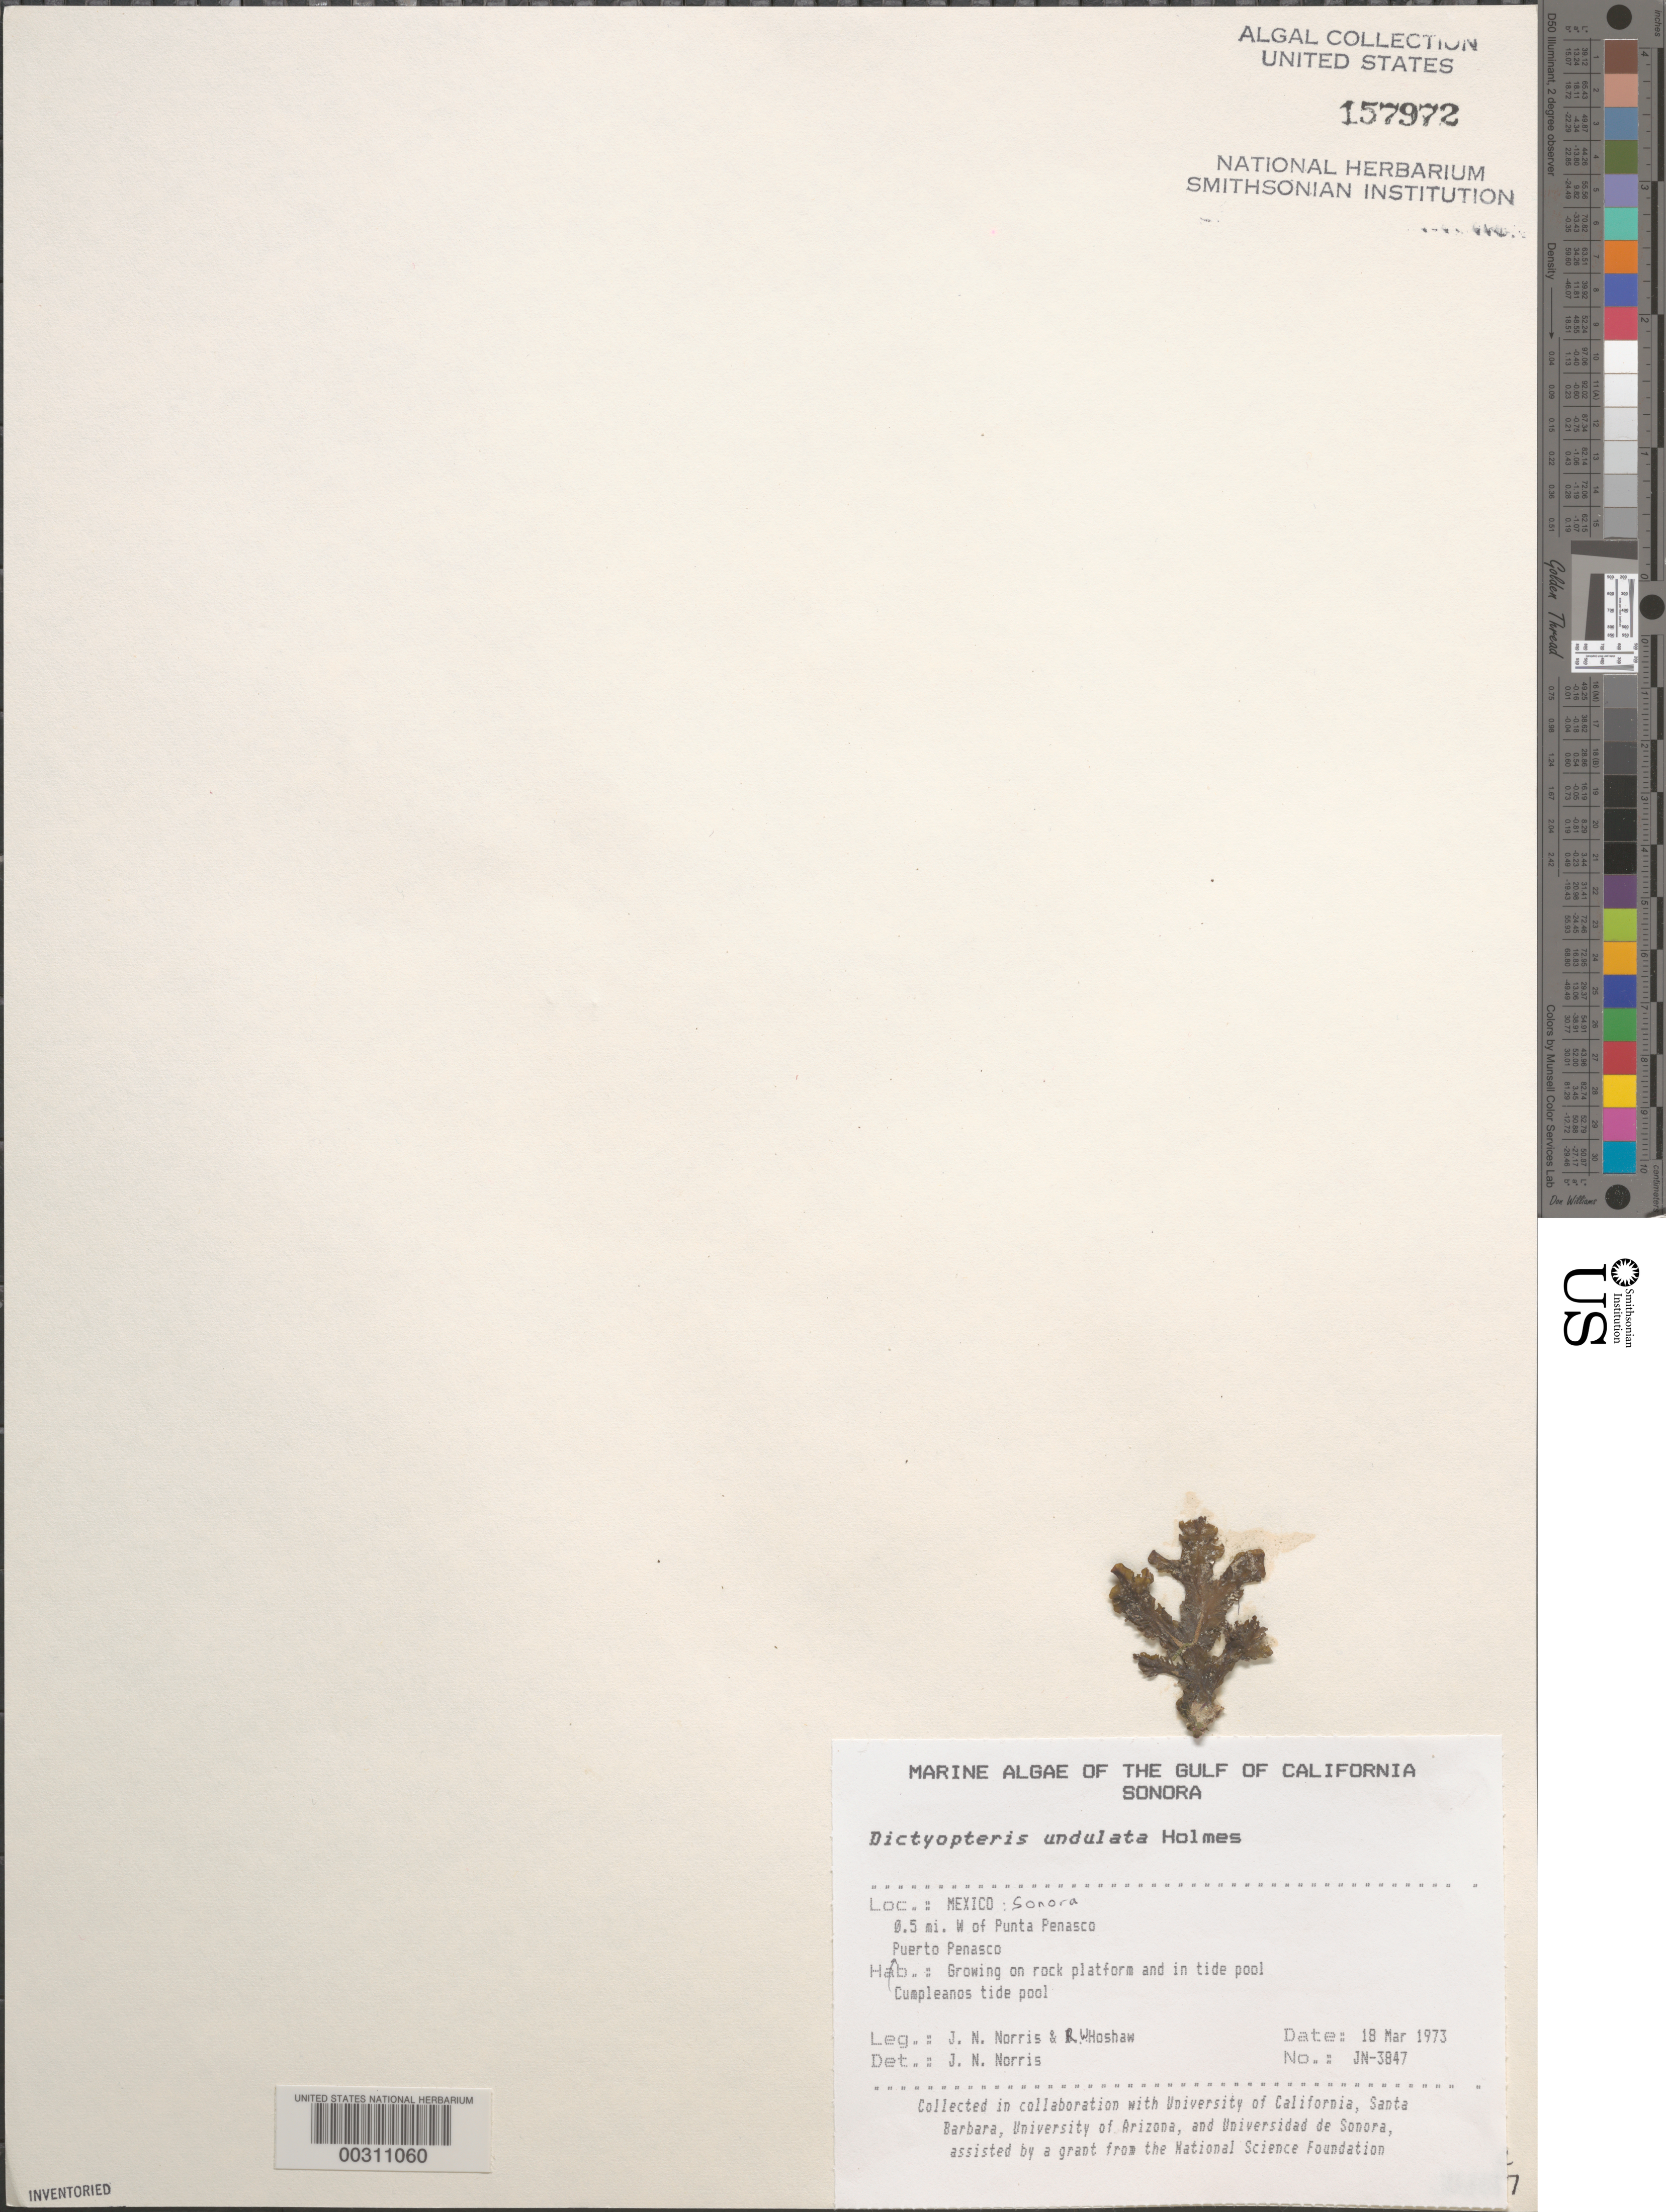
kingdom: Chromista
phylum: Ochrophyta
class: Phaeophyceae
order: Dictyotales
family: Dictyotaceae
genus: Dictyopteris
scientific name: Dictyopteris undulata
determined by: Norris, James N.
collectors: J. N. Norris & R. Hoshaw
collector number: JN-3847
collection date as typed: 18 Mar 1973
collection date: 1973-03-18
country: Mexico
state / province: Sonora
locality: Puerto Penasco, Cumpleanos Tide Pool, 0.5 mile west of Punta Penasco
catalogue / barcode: US 157972